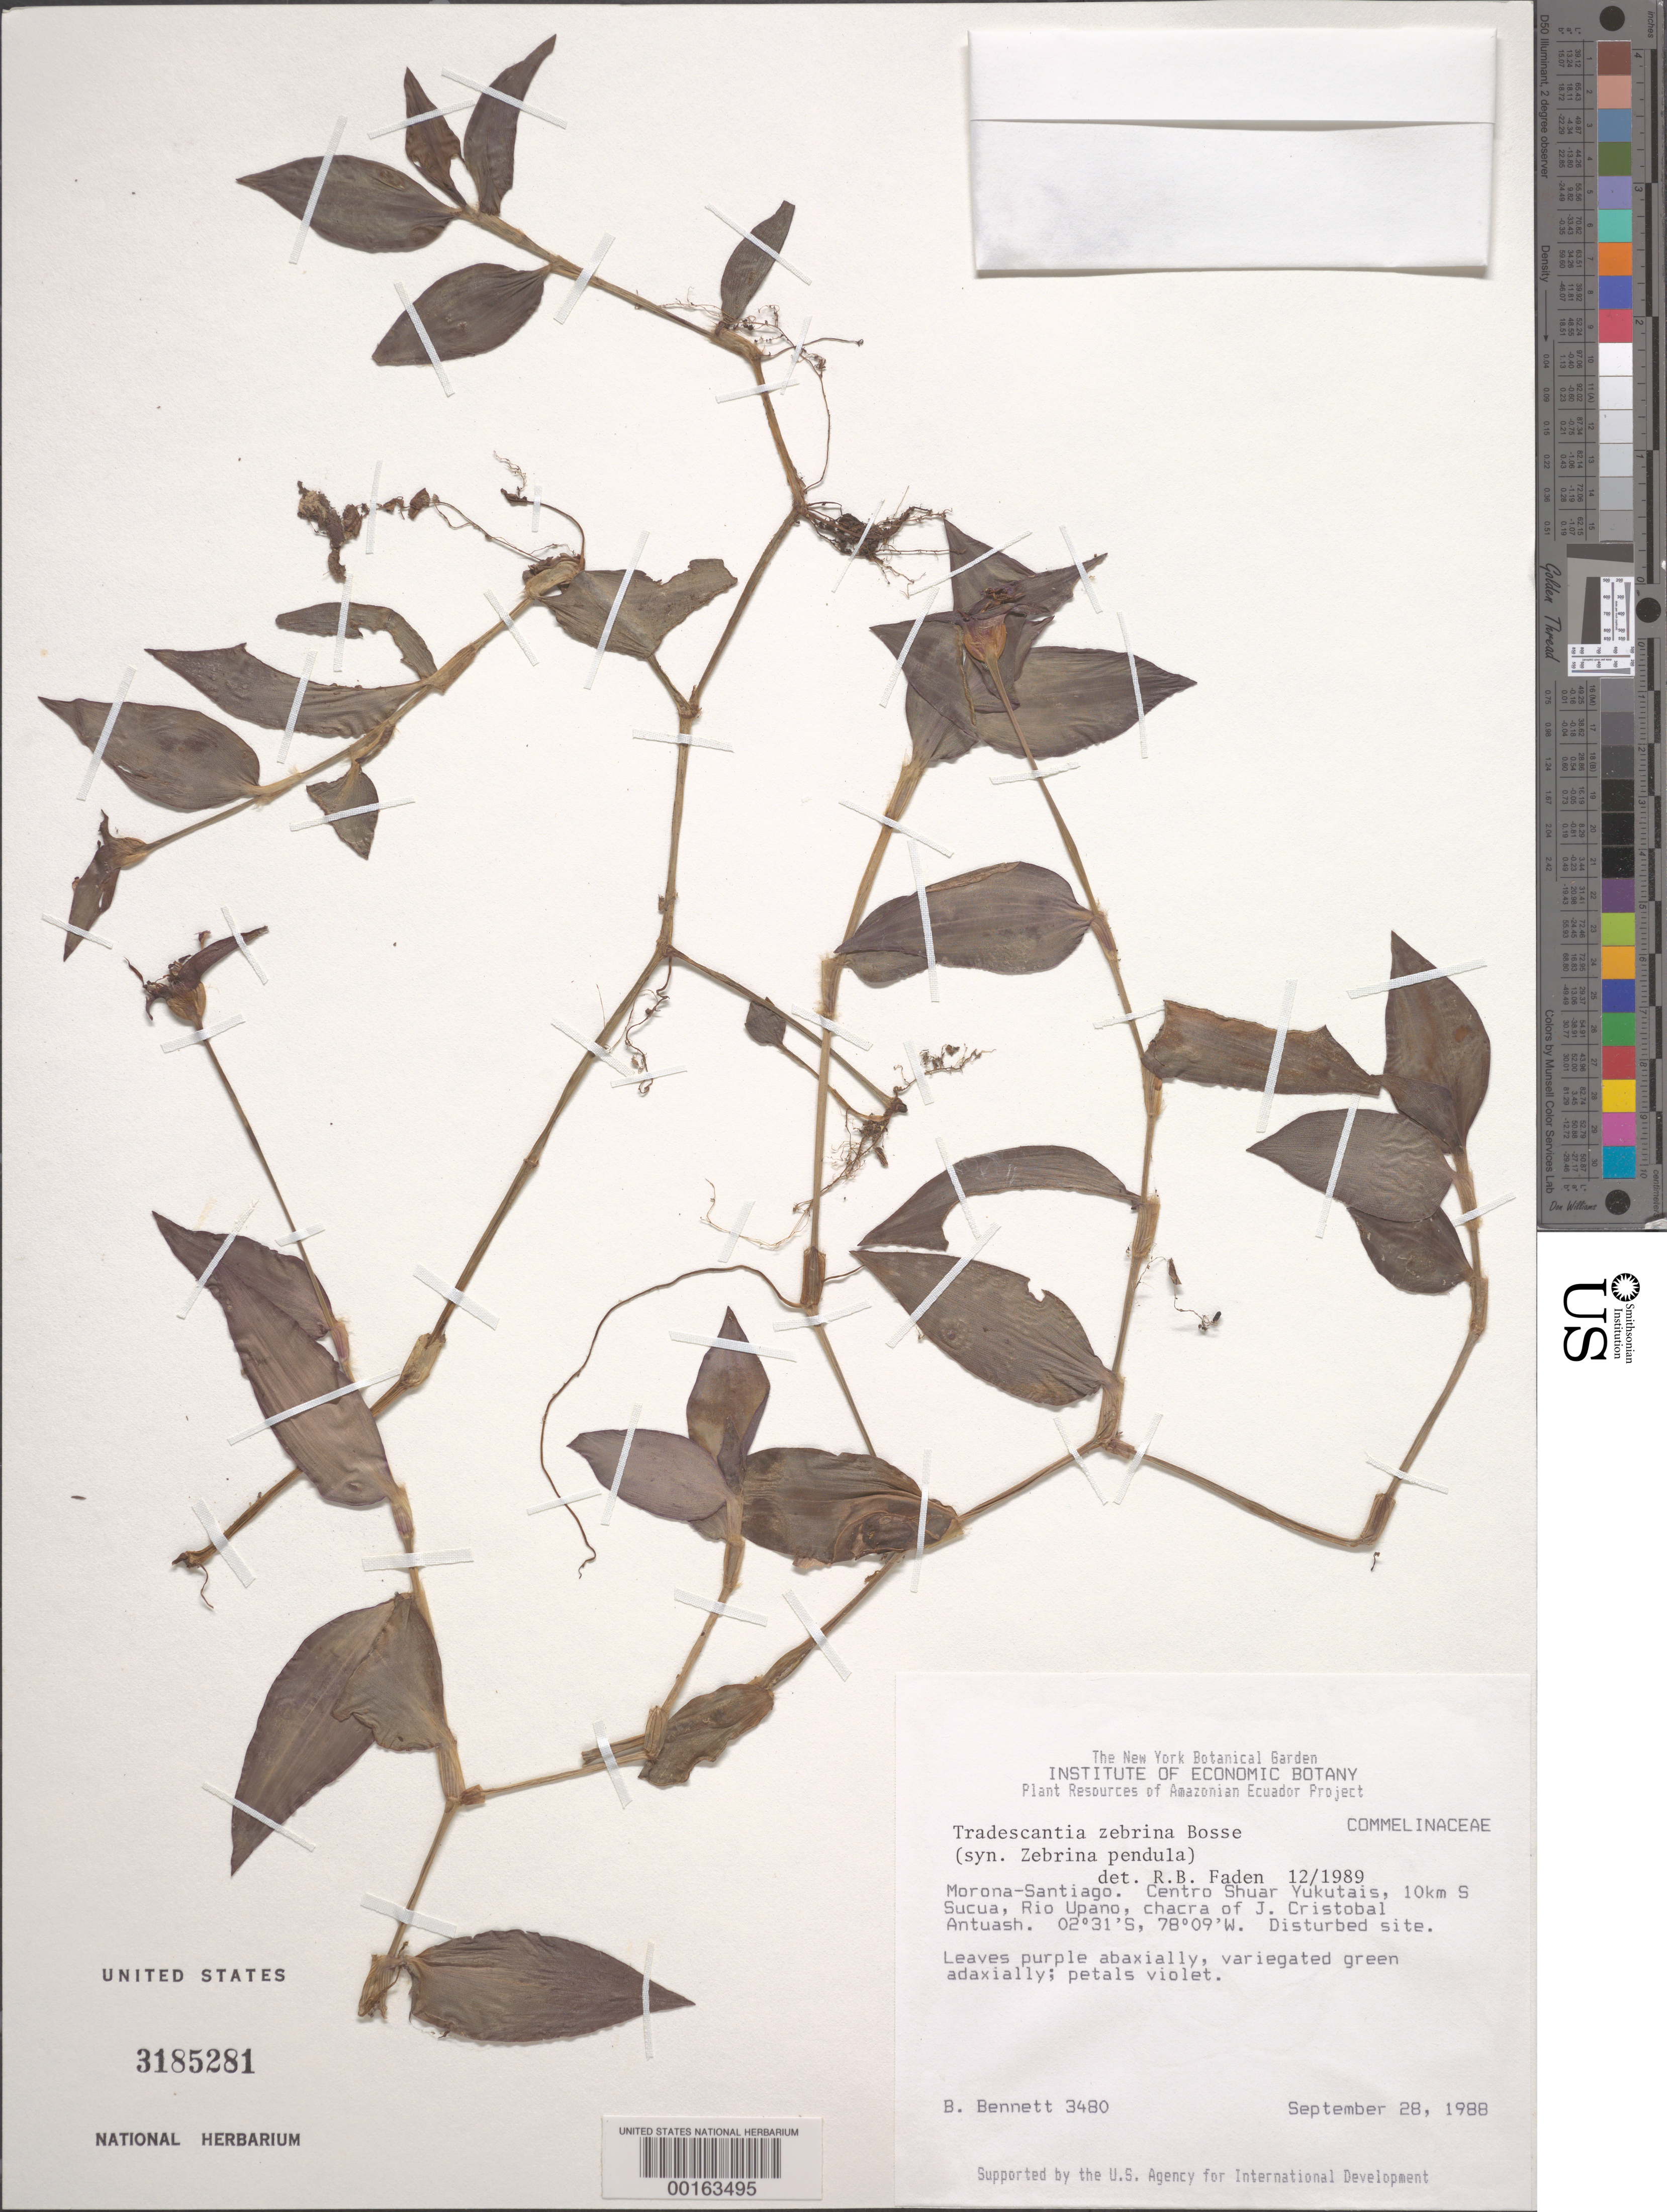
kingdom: Plantae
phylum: Tracheophyta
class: Liliopsida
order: Commelinales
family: Commelinaceae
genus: Tradescantia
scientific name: Tradescantia zebrina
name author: Bosse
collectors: B. Bennett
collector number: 3480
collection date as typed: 28 Sep 1988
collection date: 1988-09-28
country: Ecuador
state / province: Morona-Santiago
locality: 10 km S of sucua, Rio upano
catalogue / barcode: US 3185281